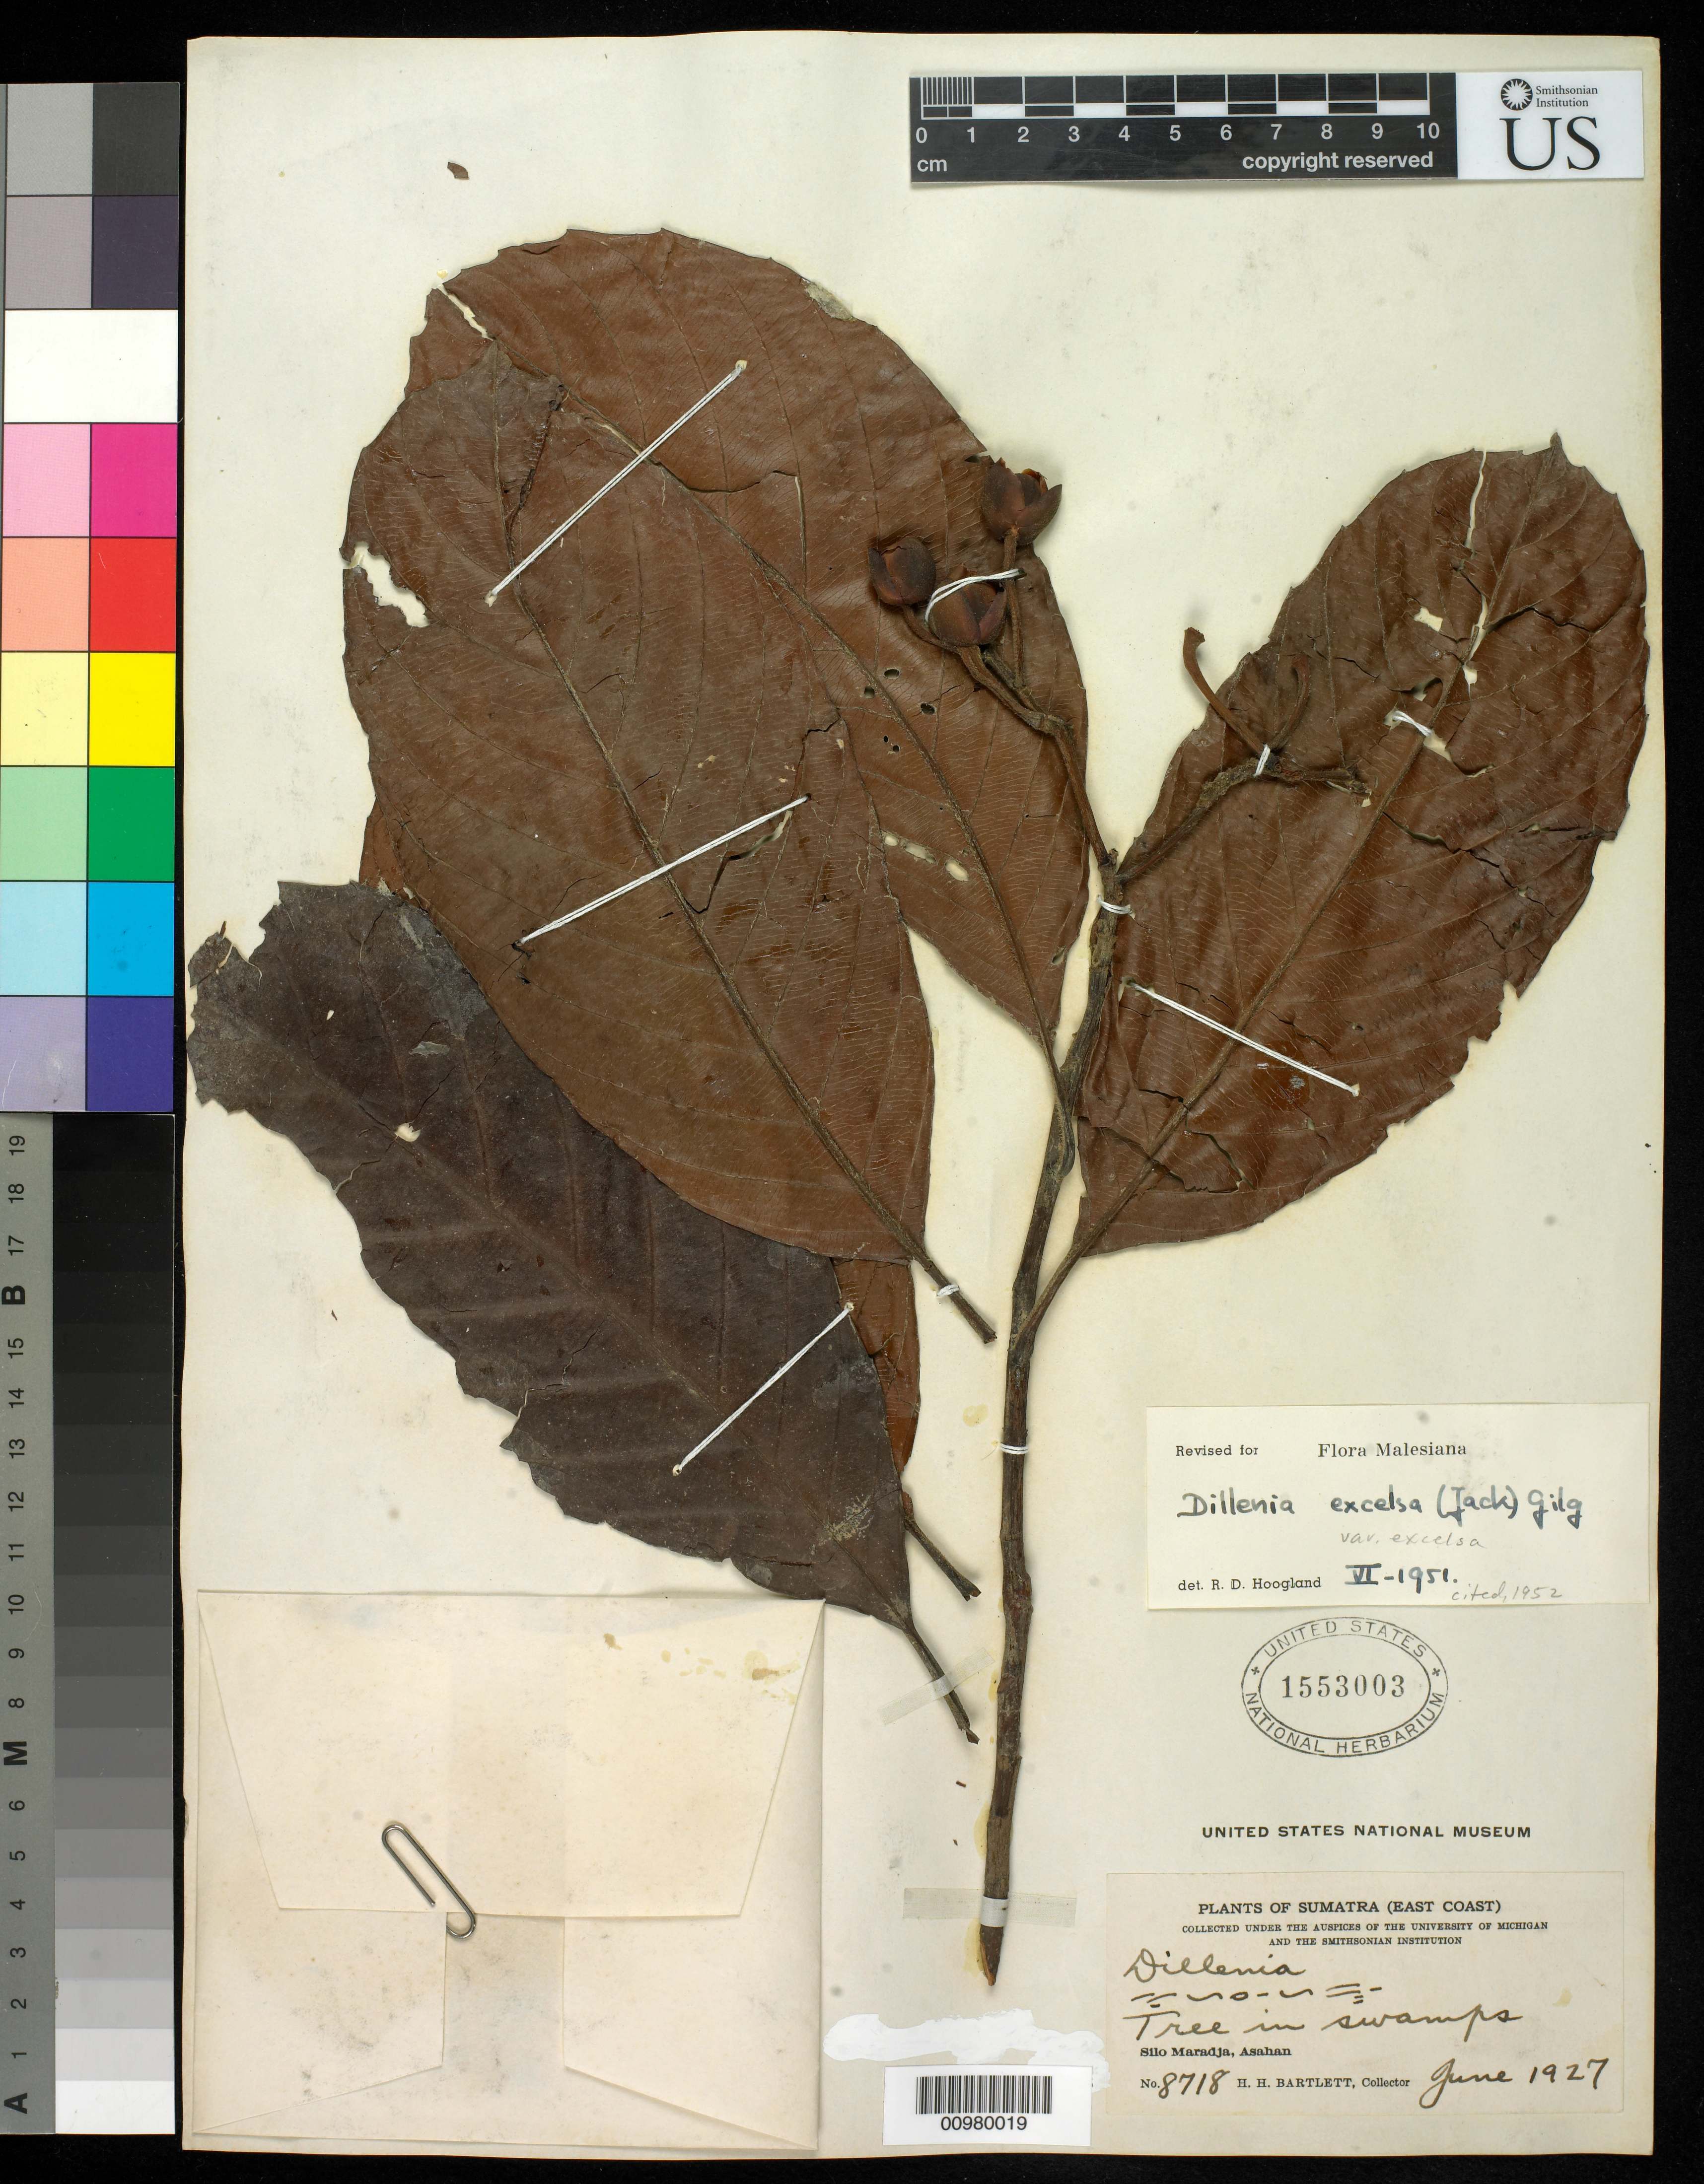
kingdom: Plantae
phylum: Tracheophyta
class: Magnoliopsida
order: Dilleniales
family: Dilleniaceae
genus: Dillenia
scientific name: Dillenia excelsa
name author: (Jack) Martelli ex Gilg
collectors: H. H. Bartlett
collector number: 8718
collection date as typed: Jun 1927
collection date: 1927-06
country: Indonesia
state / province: Sumatra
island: Sumatra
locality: Silo Maradja, Asahan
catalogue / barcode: US 1553003